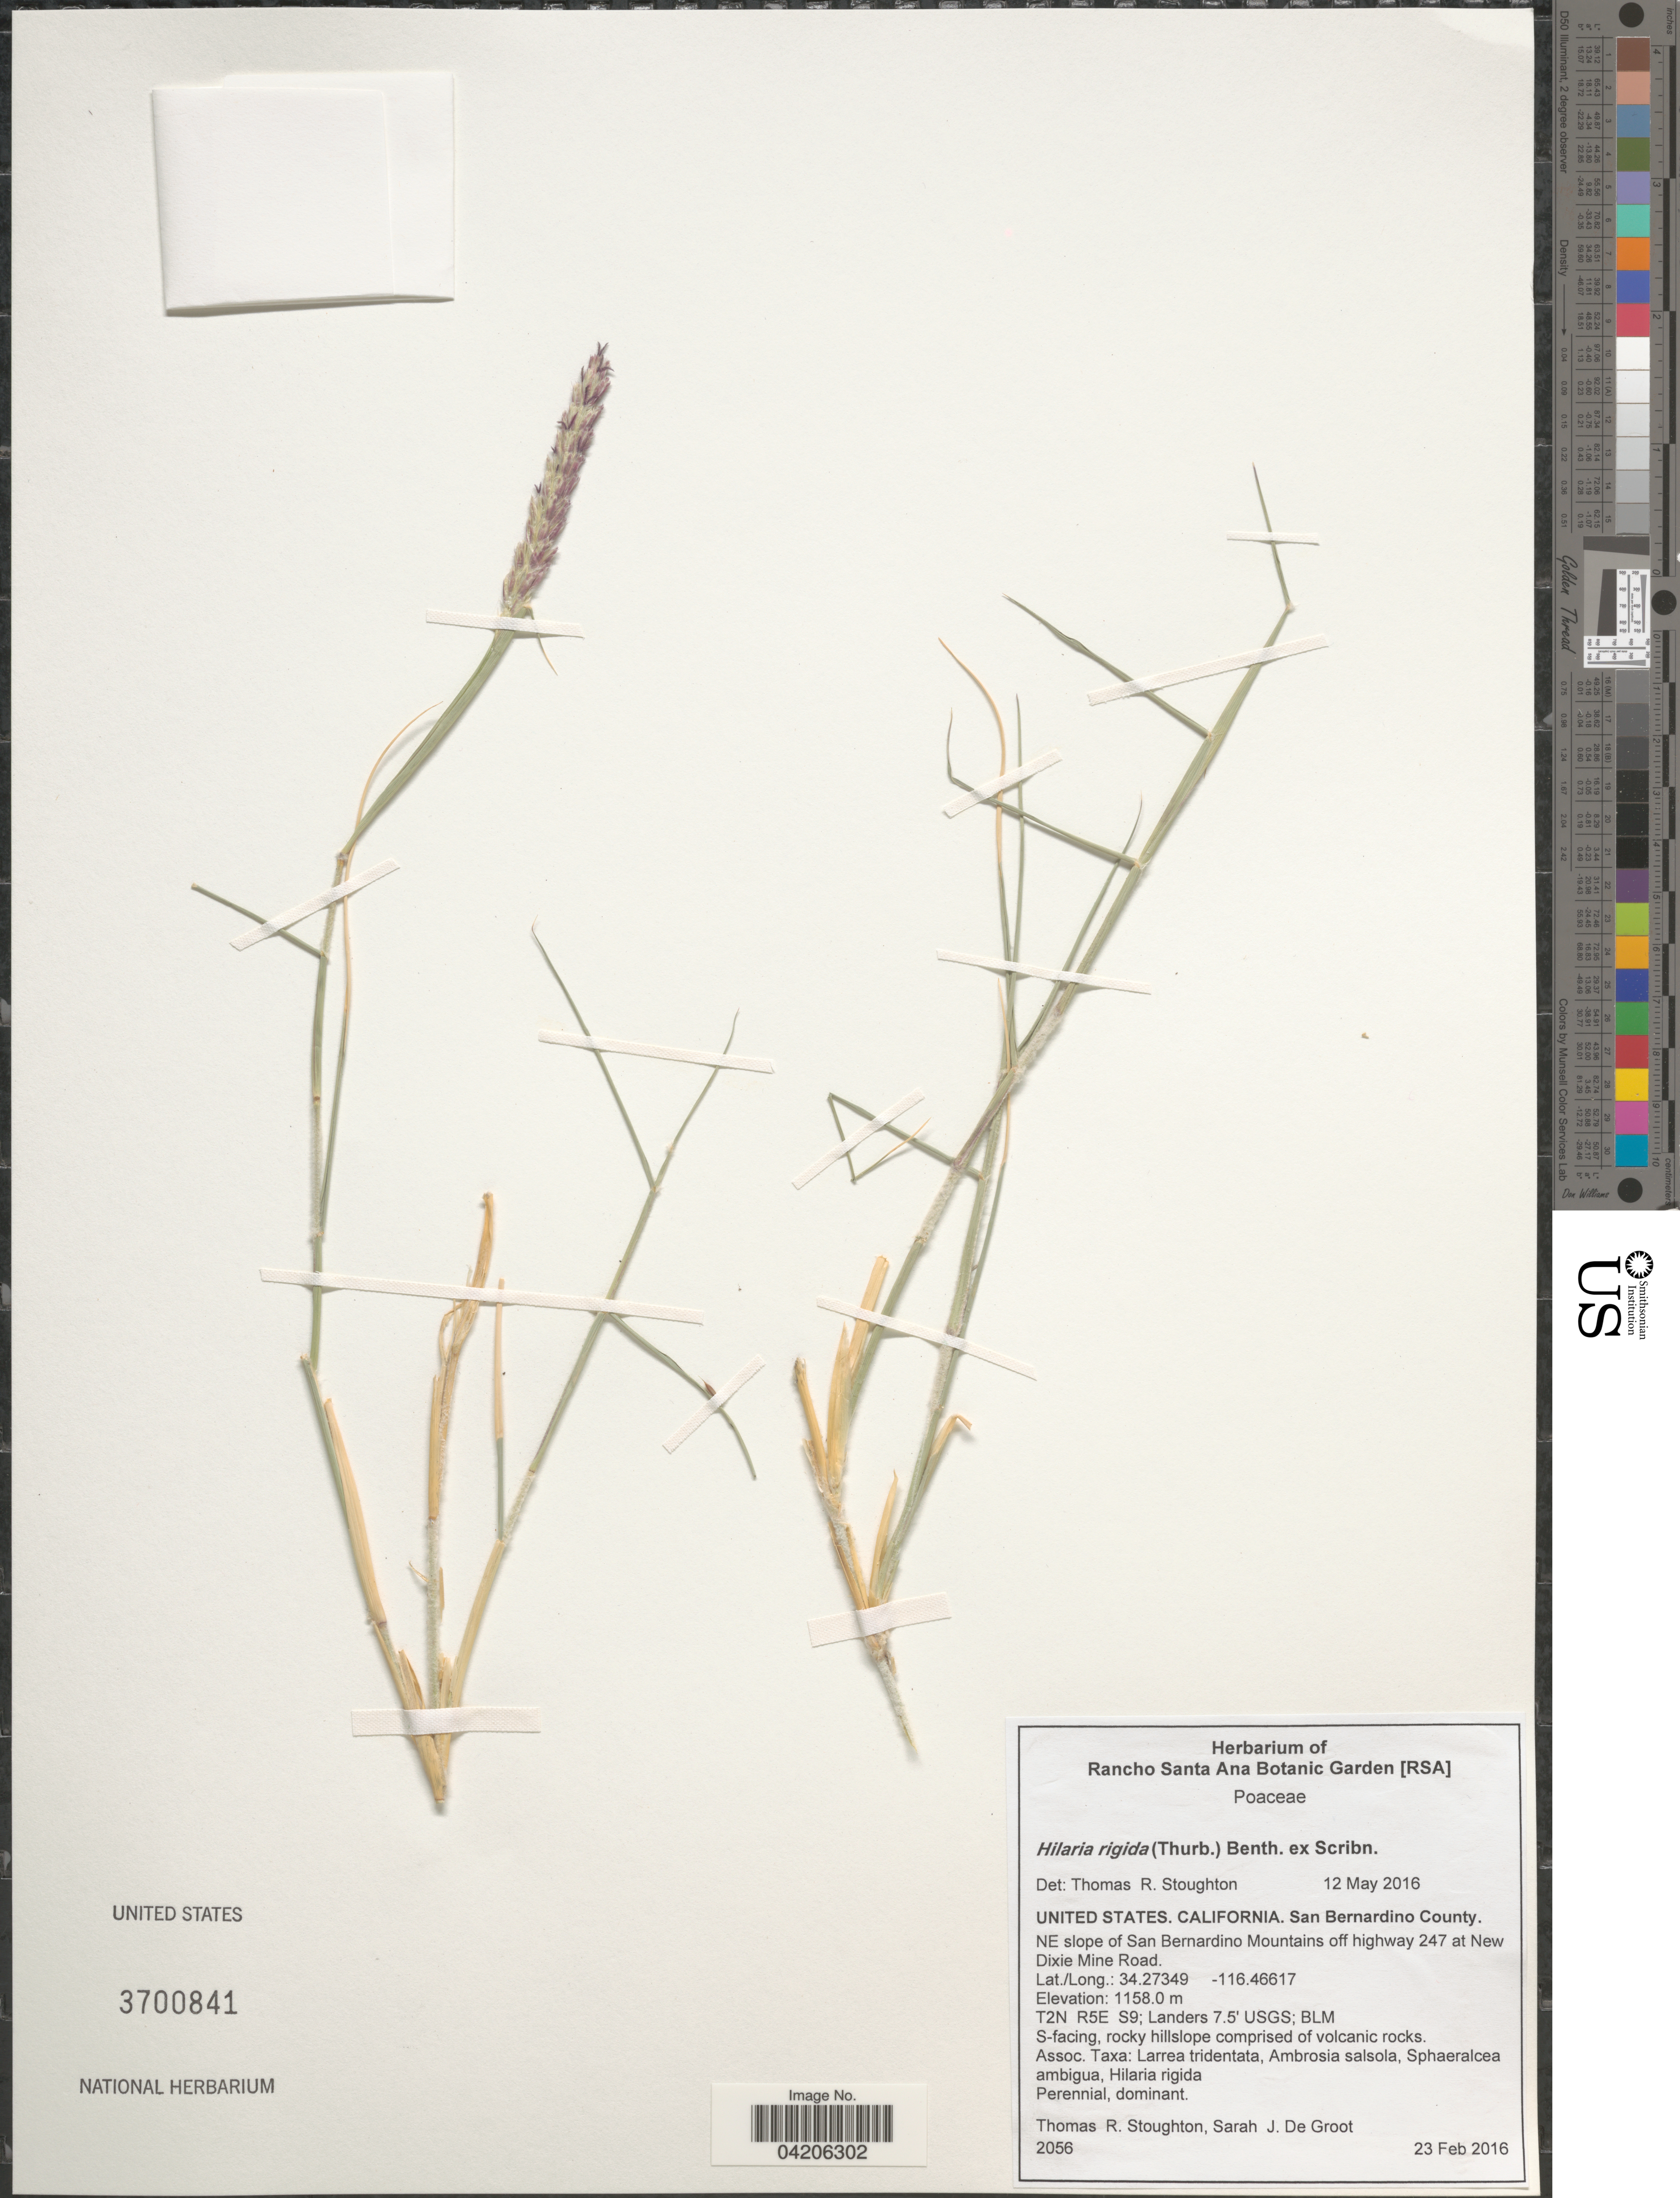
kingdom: Plantae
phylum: Tracheophyta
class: Liliopsida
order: Poales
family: Poaceae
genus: Hilaria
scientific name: Hilaria rigida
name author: (Thurb.) Benth. ex Scribn.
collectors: T. Stoughton & S. De Groot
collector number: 2056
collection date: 2016-02-23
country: United States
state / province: California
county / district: San Bernardino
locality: San Bernardino County. NE slope of San Bernardino Mountains off highway 247 at New Dixie Mine Road.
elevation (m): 1158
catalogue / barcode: US 3700841